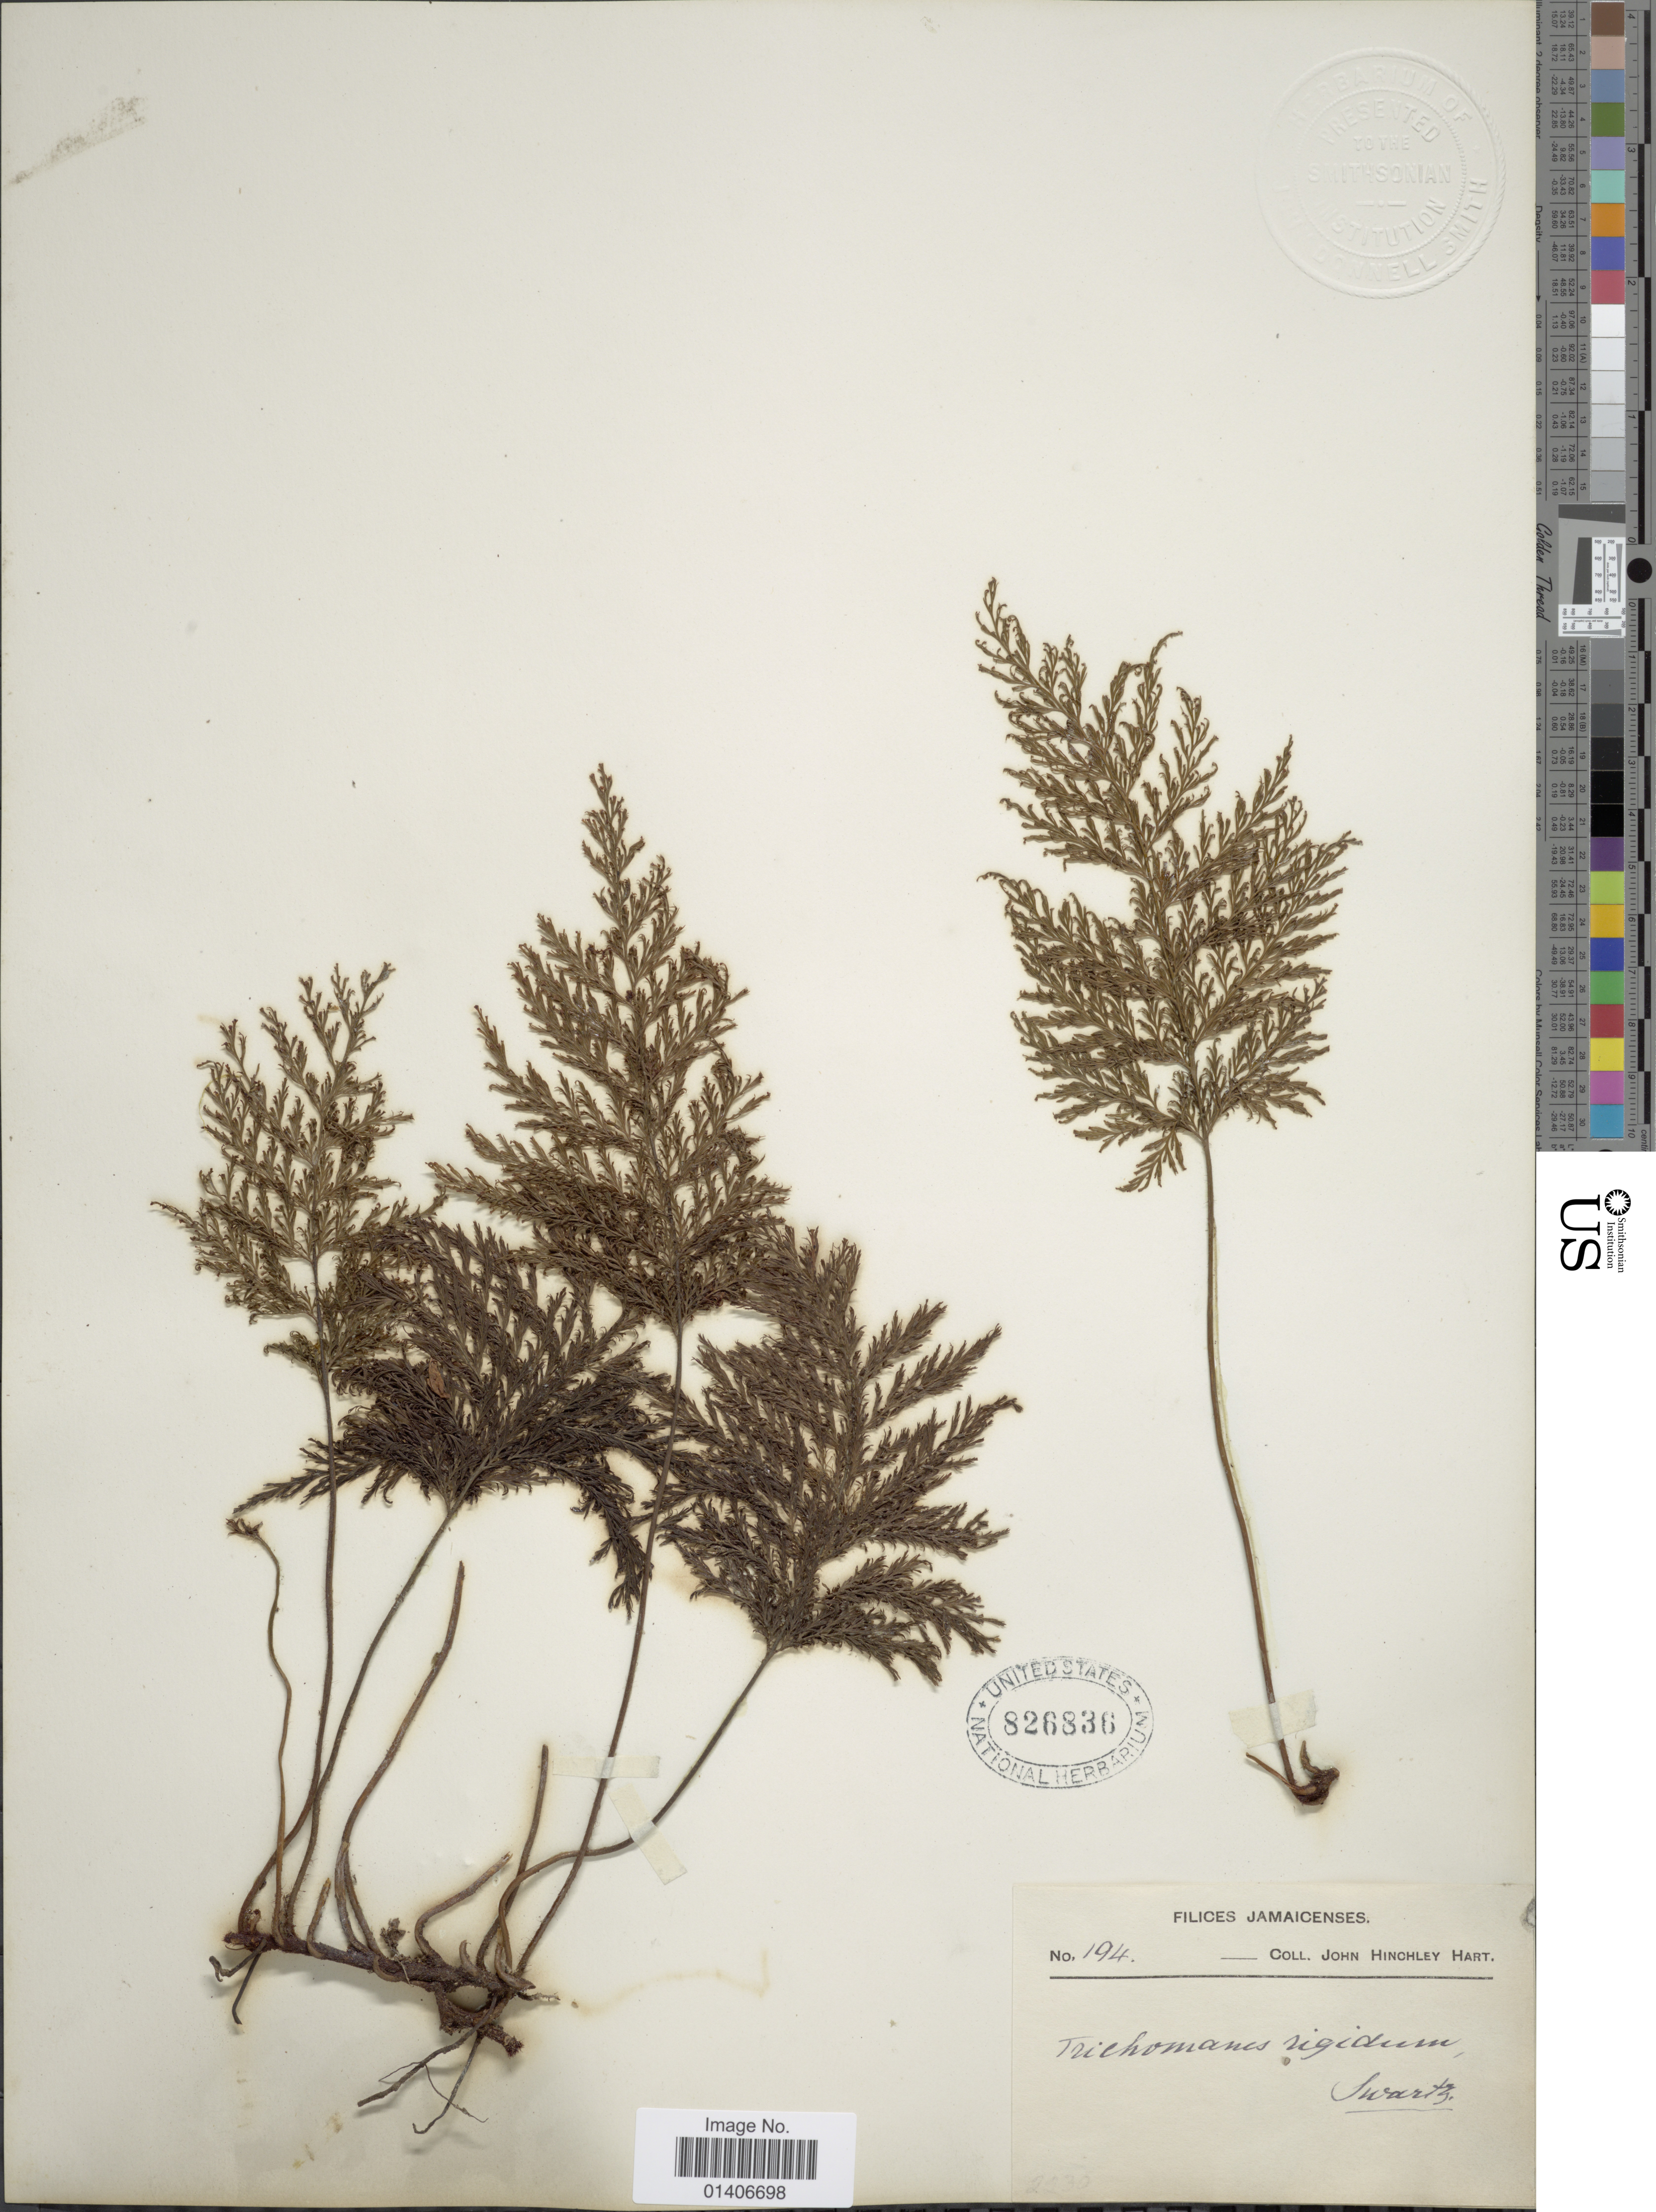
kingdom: Plantae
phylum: Tracheophyta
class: Polypodiopsida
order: Hymenophyllales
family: Hymenophyllaceae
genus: Abrodictyum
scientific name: Abrodictyum rigidum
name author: (Sw.) Ebihara & Dubuisson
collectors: J. H. Hart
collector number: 194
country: Jamaica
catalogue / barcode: US 826836